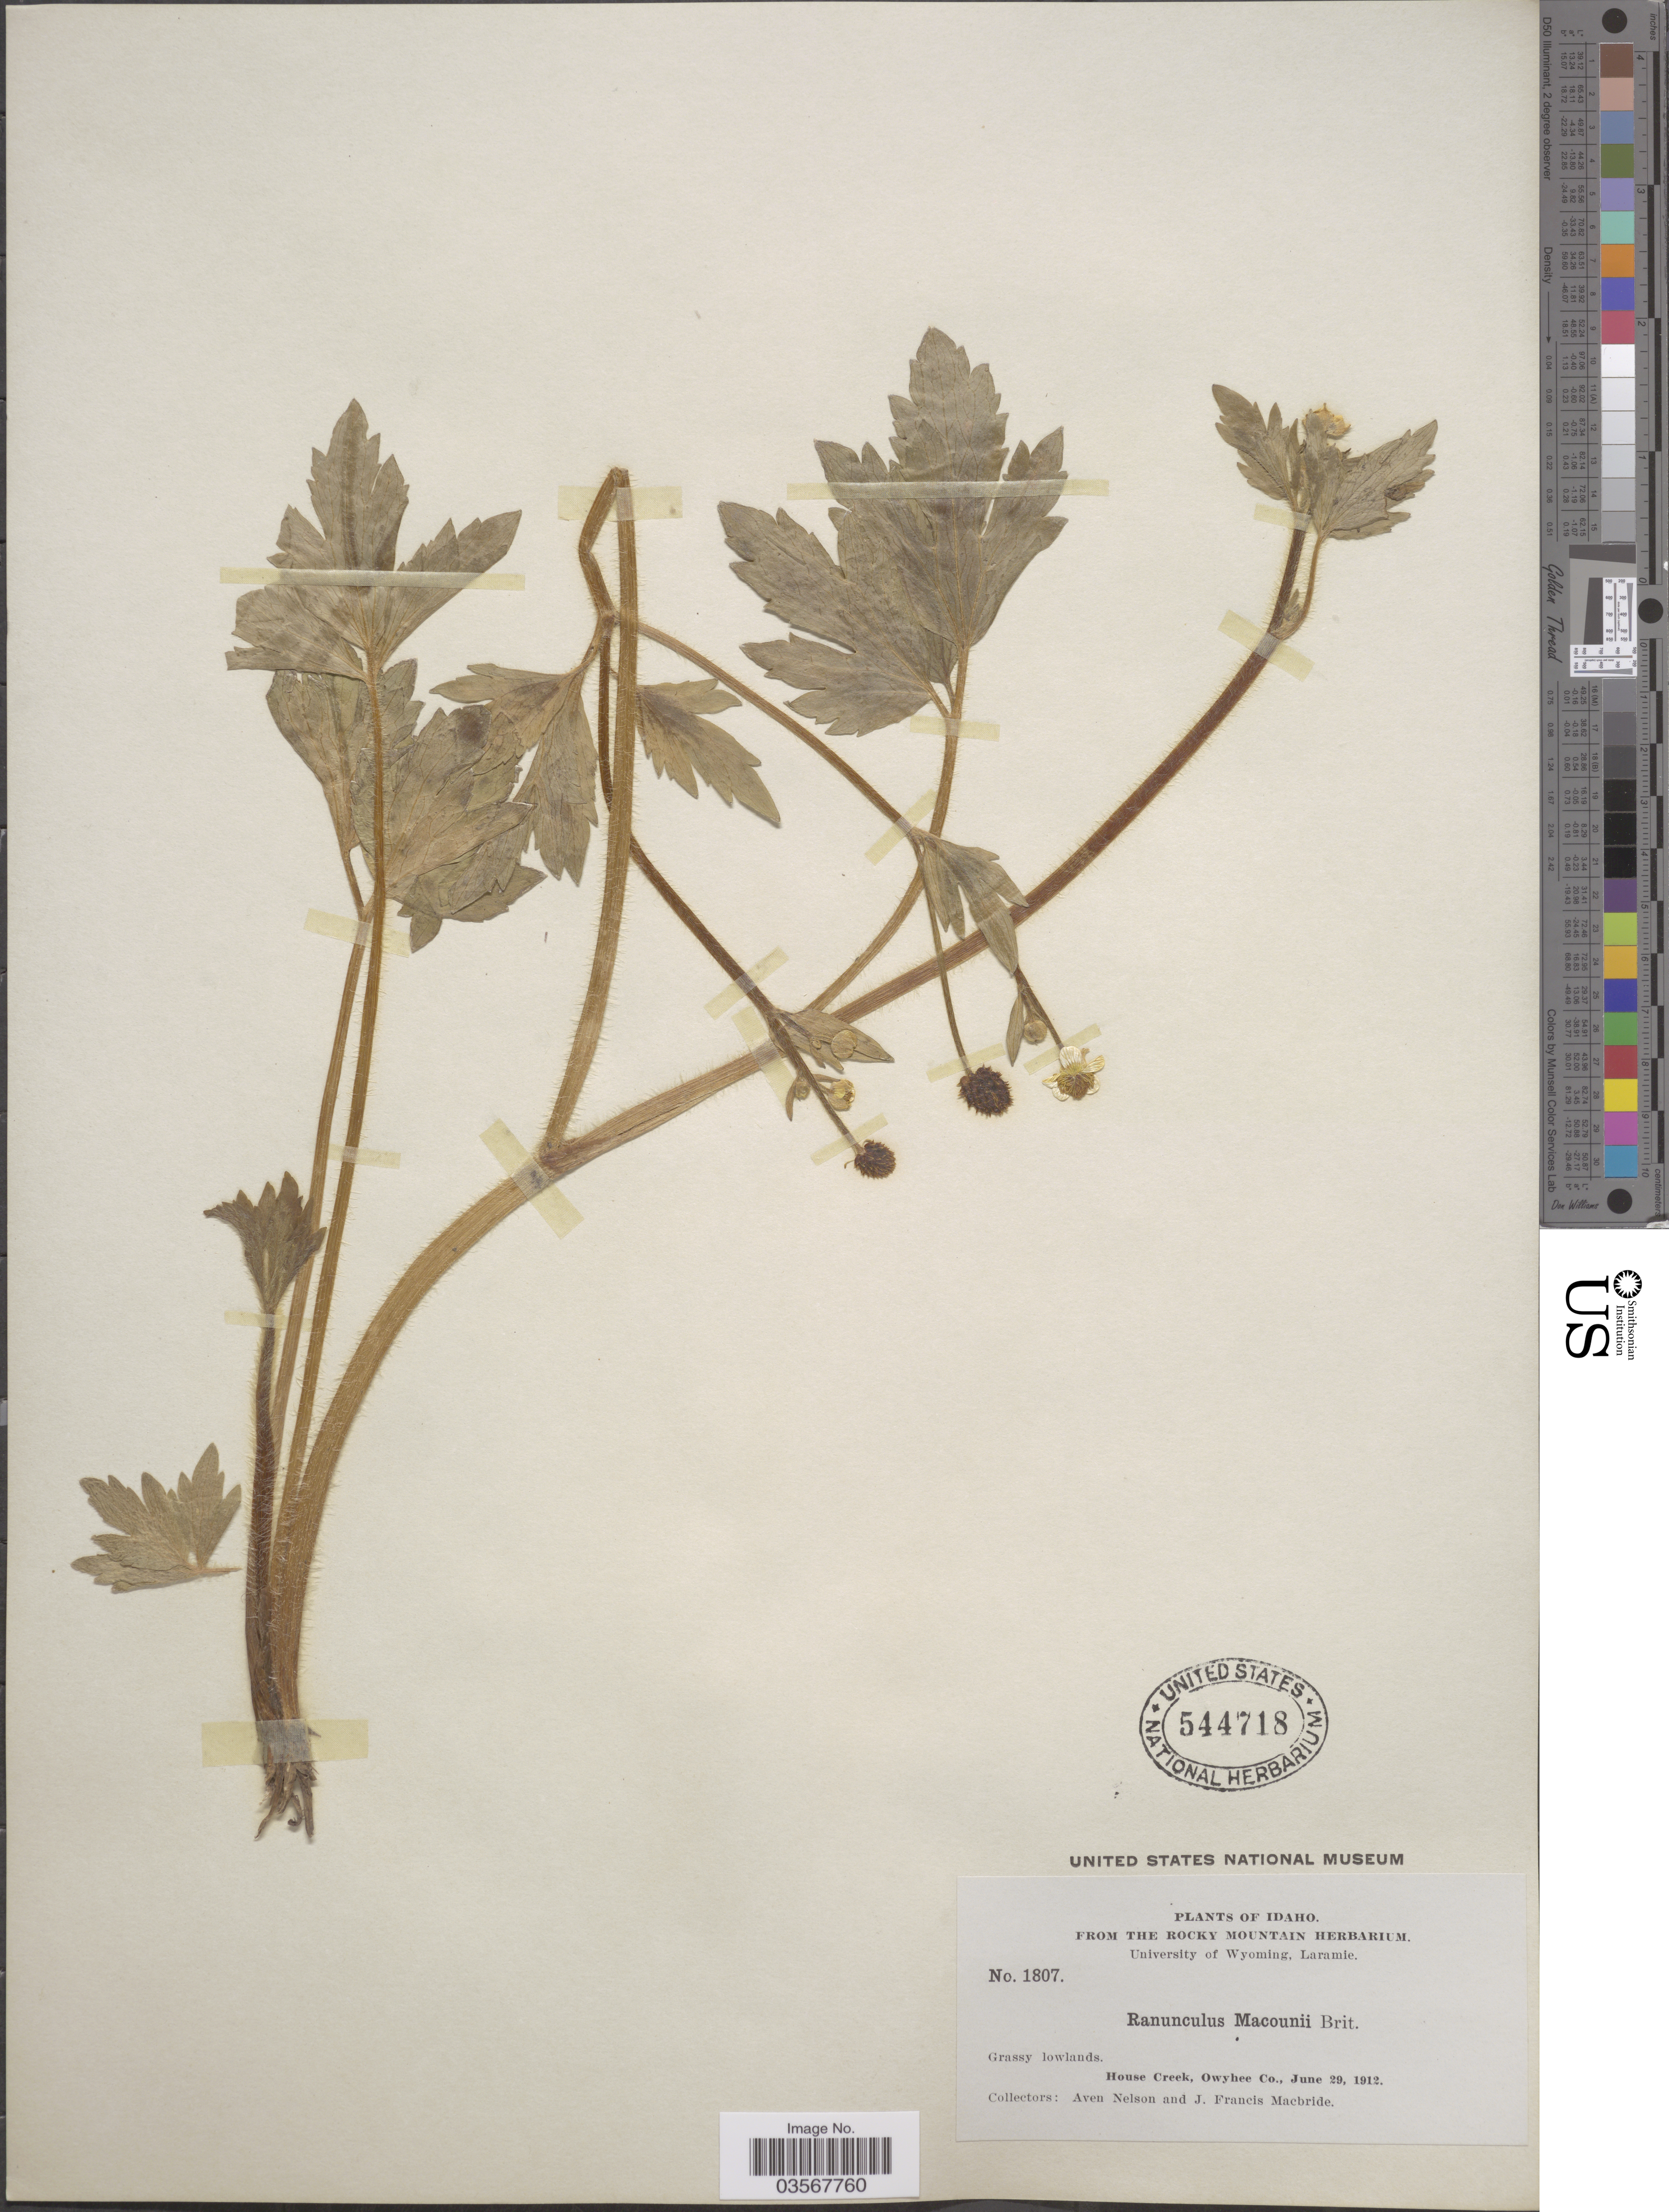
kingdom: Plantae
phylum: Tracheophyta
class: Magnoliopsida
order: Ranunculales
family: Ranunculaceae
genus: Ranunculus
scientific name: Ranunculus macounii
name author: Britton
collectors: A. Nelson & J. F. Macbride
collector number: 1807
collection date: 1912-06-29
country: United States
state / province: Idaho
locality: House Creek, Owyhee Co.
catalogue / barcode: US 544718